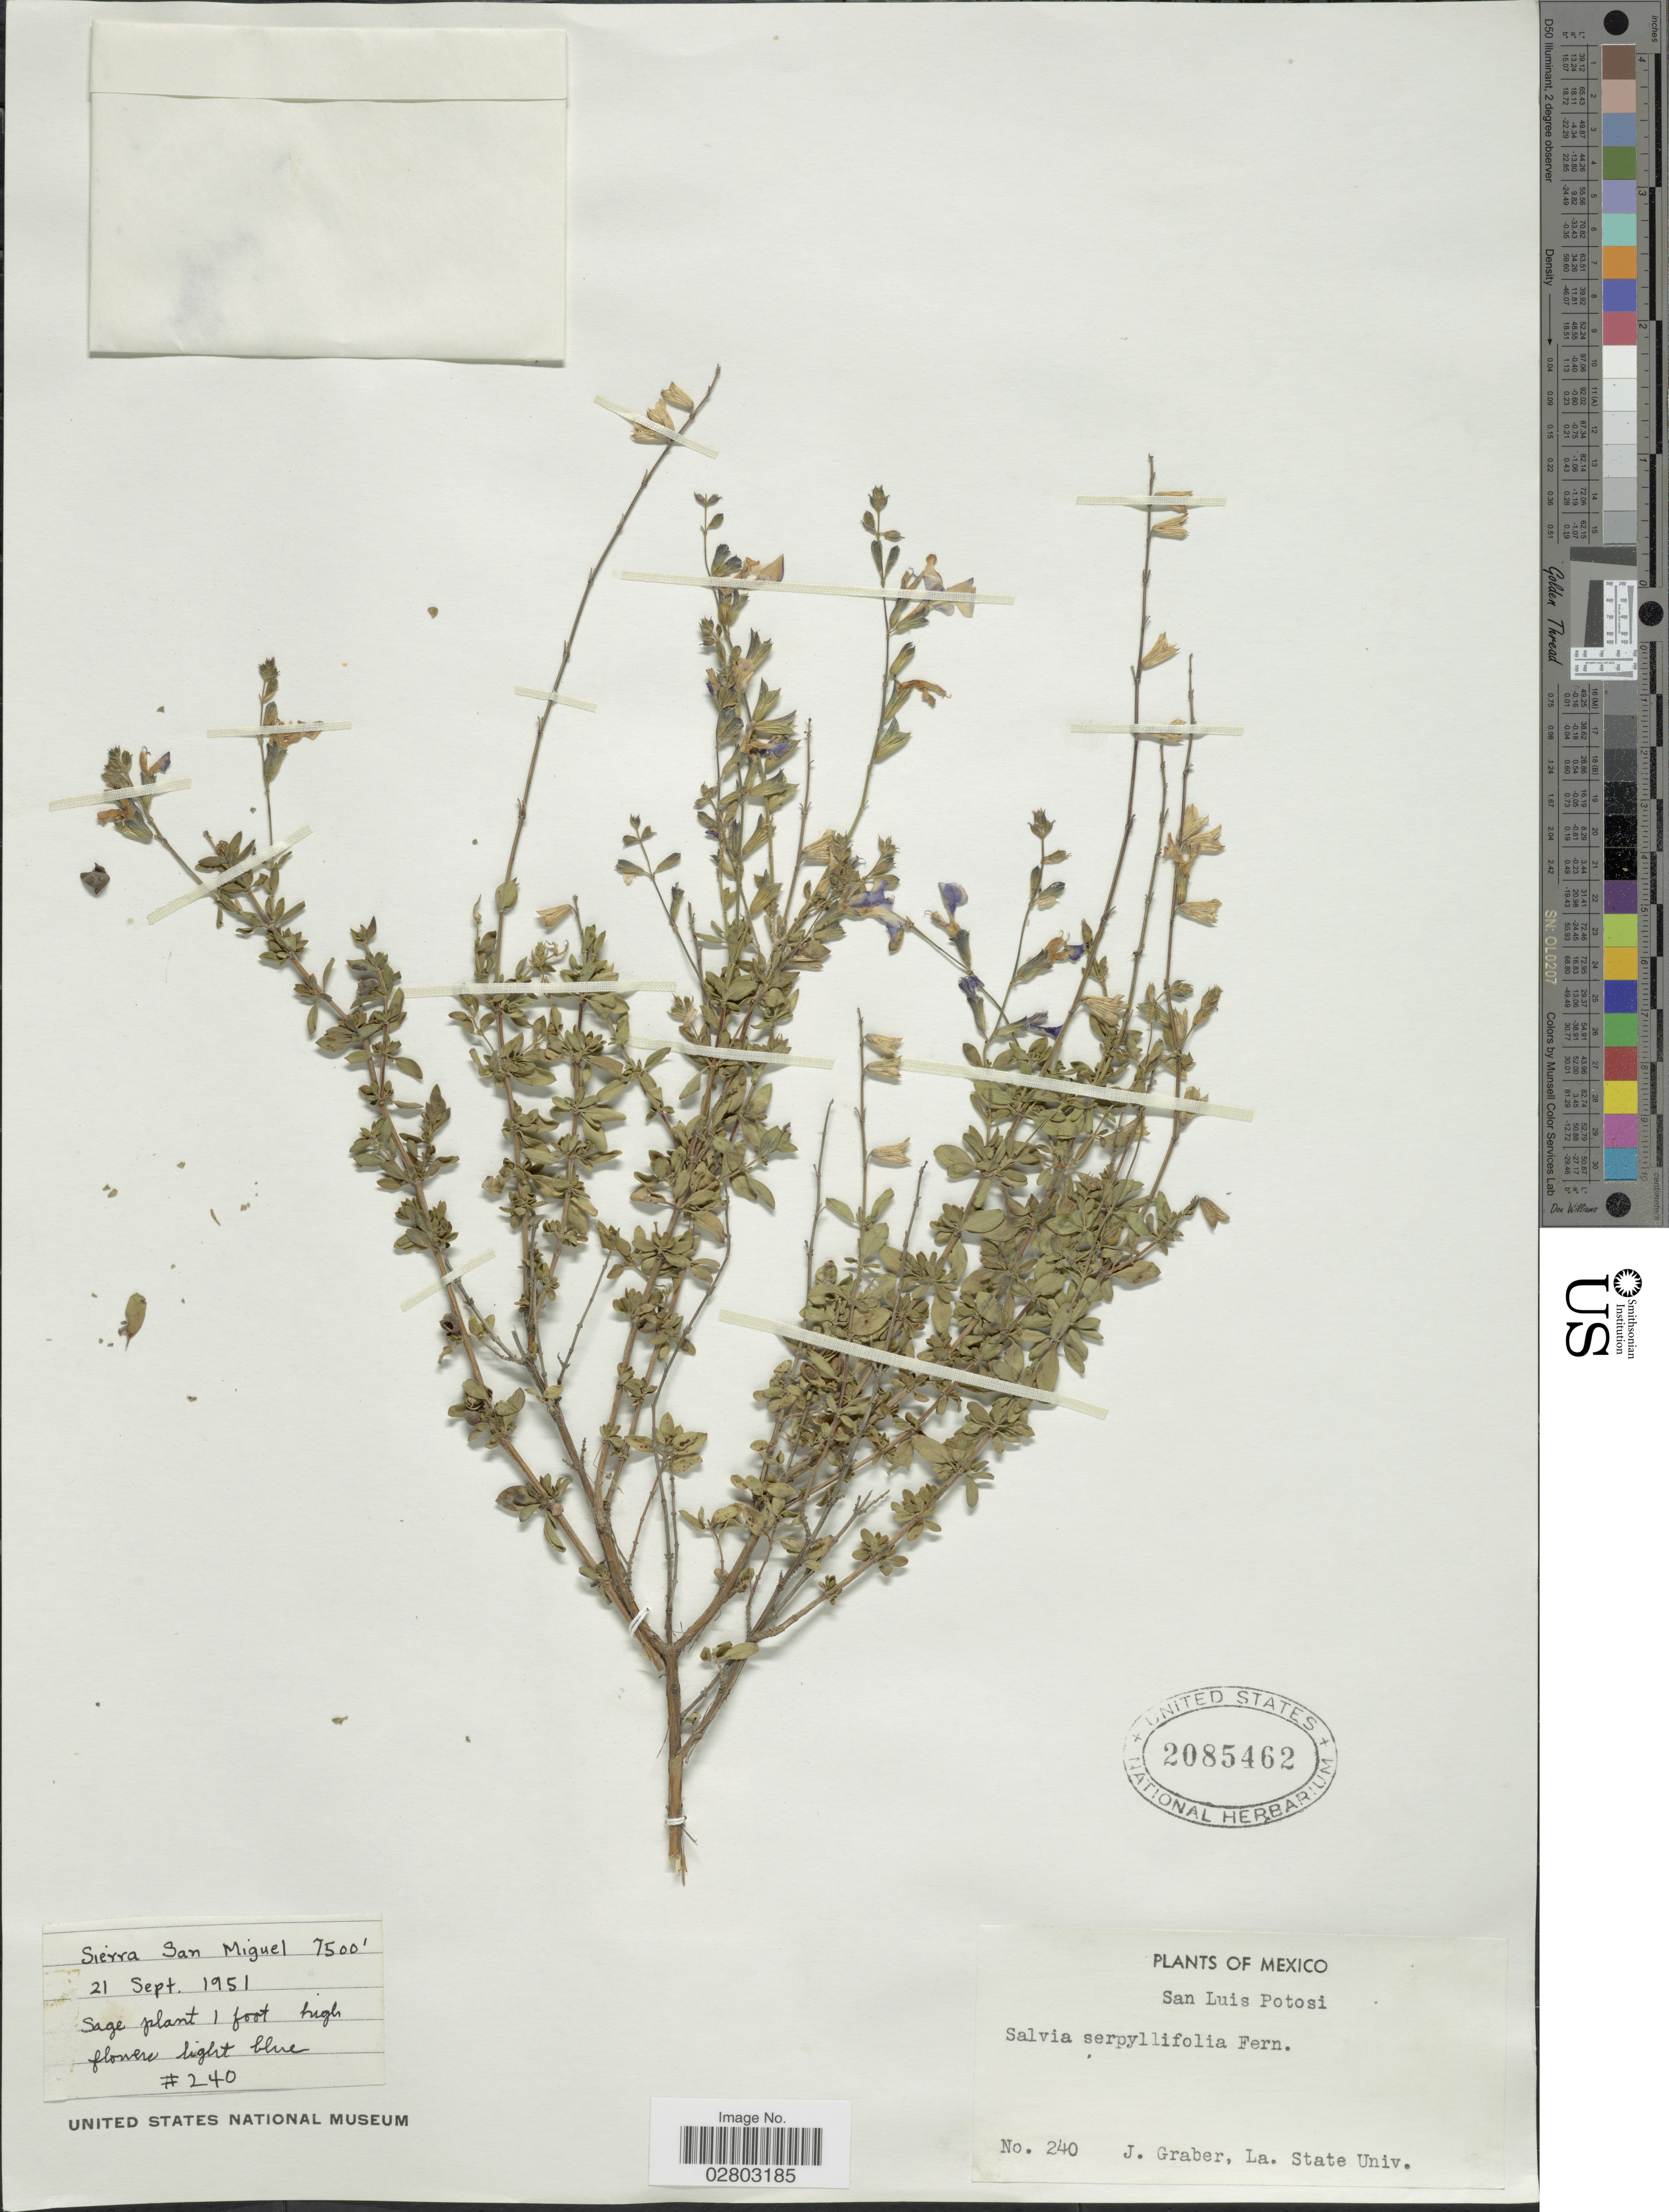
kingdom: Plantae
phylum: Tracheophyta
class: Magnoliopsida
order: Lamiales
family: Lamiaceae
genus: Salvia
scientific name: Salvia serpyllifolia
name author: Fernald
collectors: J. Graber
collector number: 240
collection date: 1951-09-21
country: Mexico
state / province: San Luis Potosí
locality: Sierra San Miguel.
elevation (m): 2286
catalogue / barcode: US 2085462